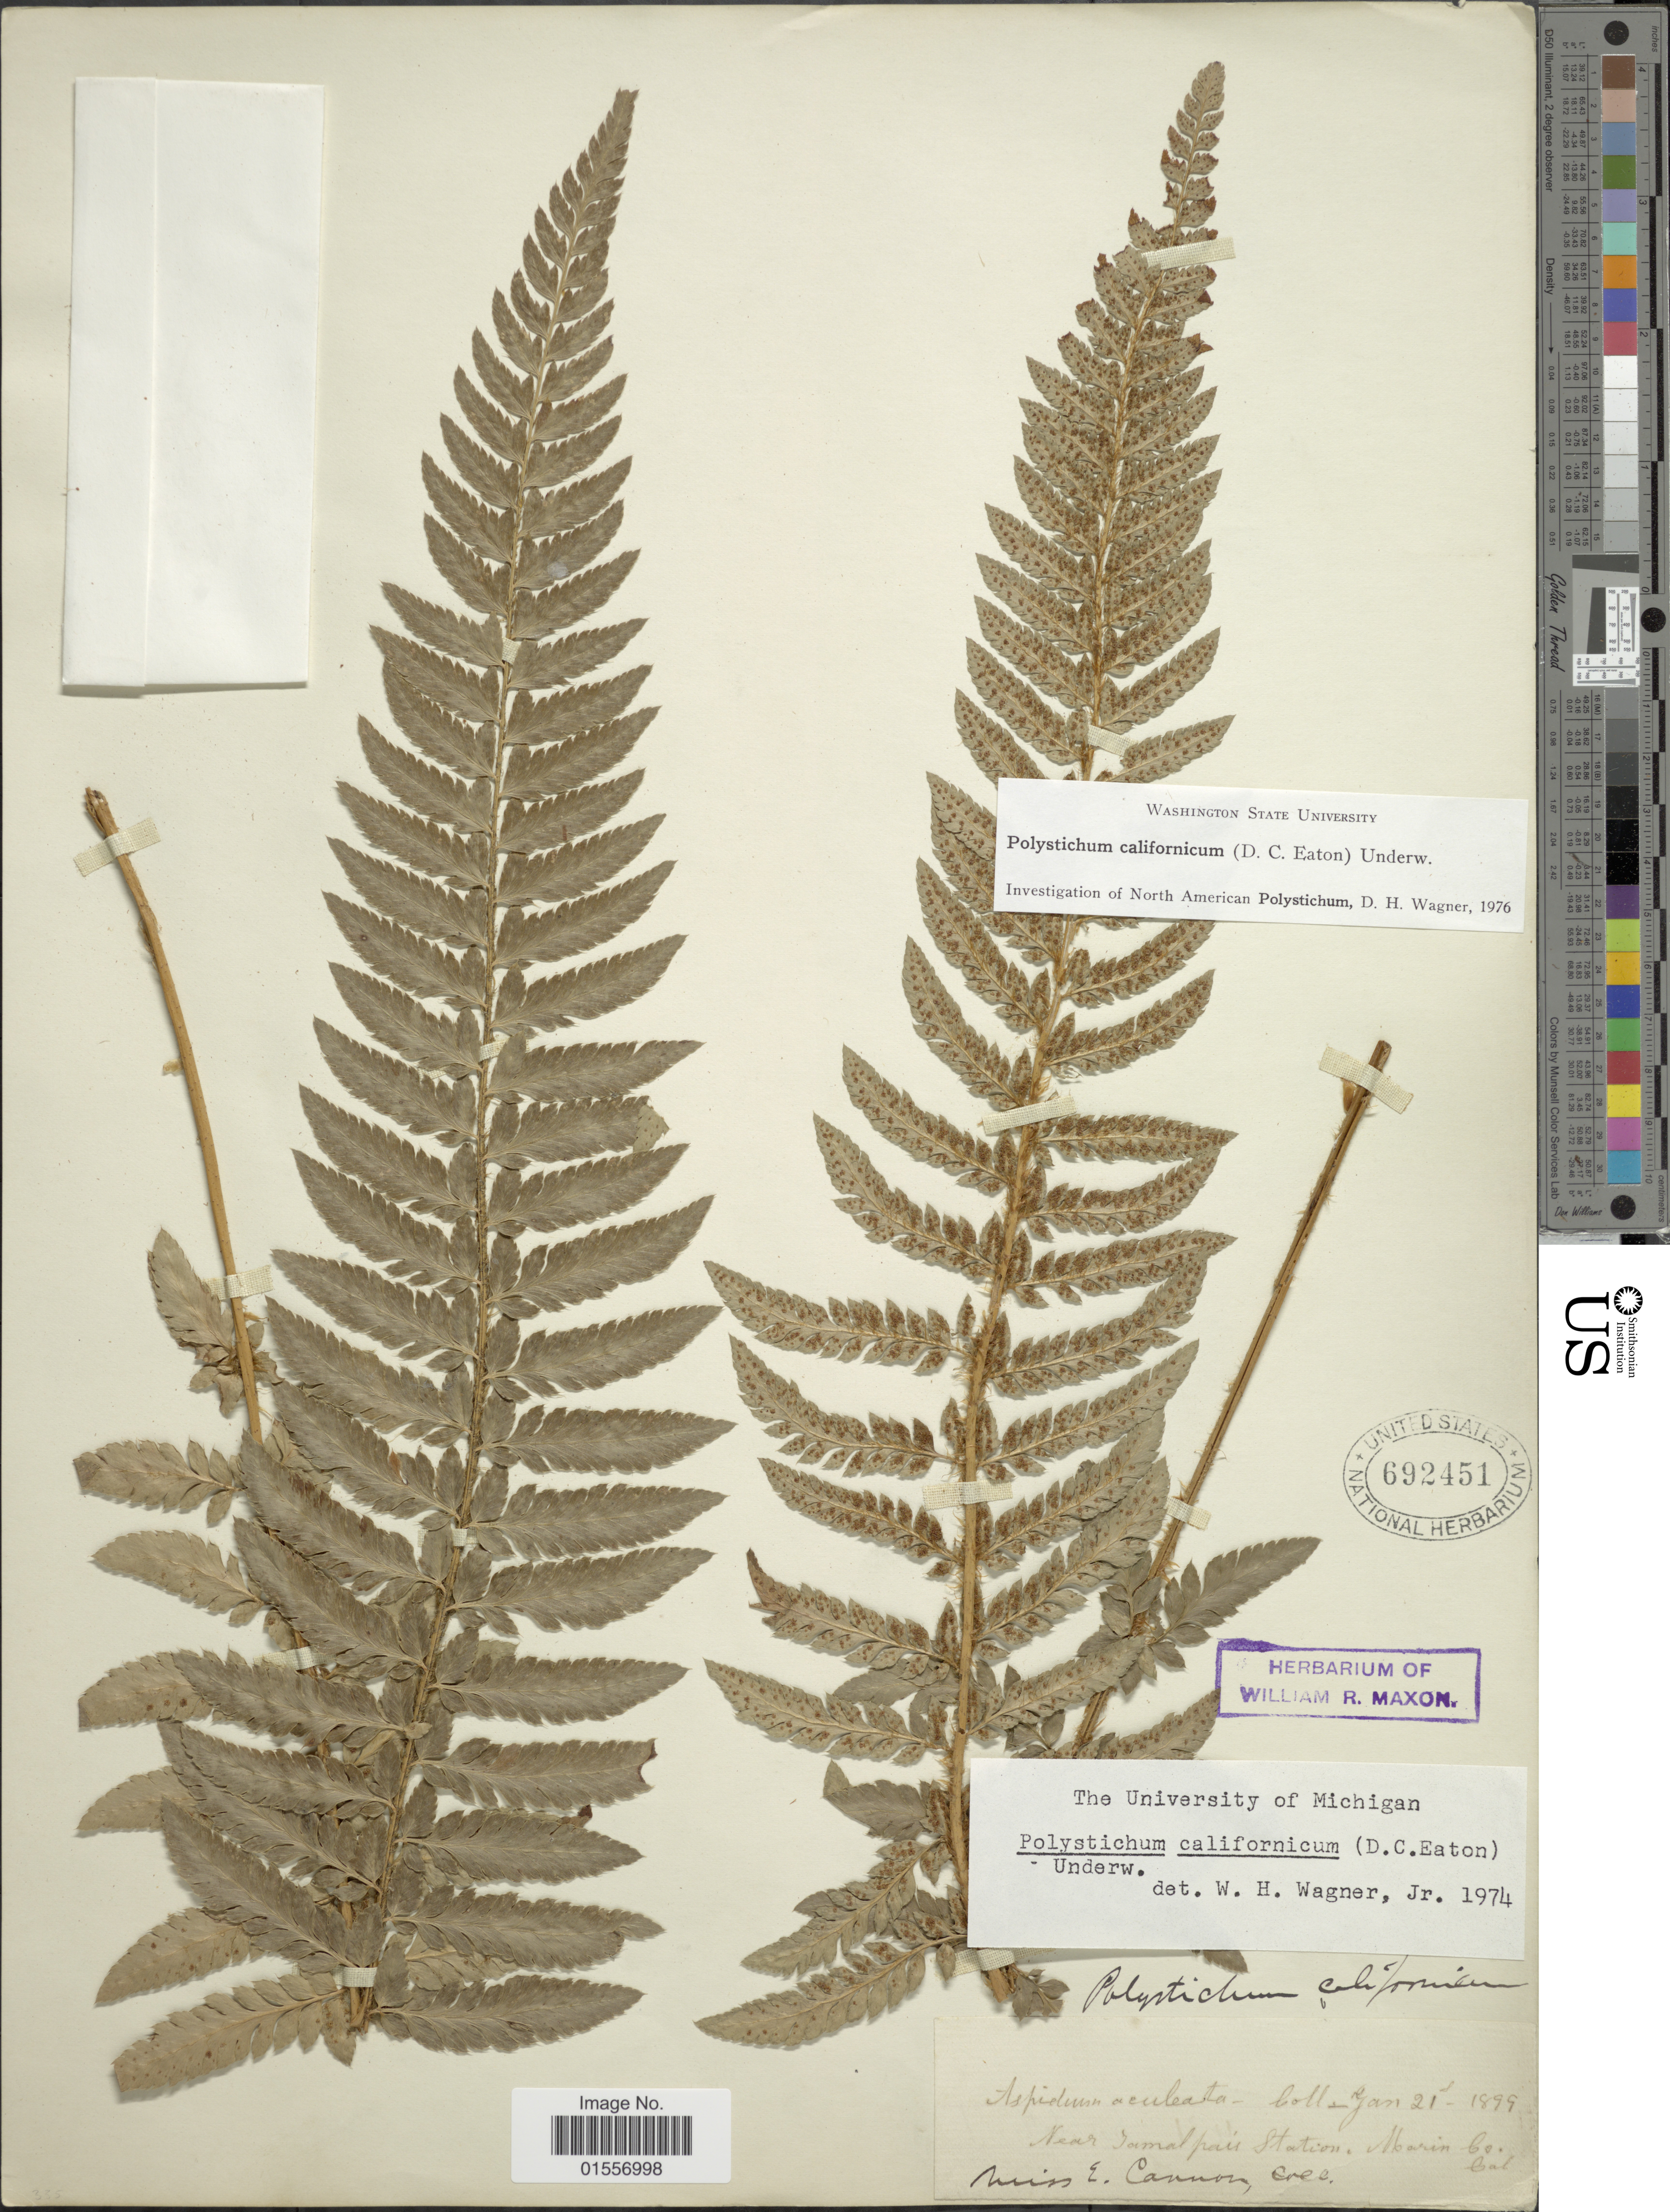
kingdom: Plantae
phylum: Tracheophyta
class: Polypodiopsida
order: Polypodiales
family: Dryopteridaceae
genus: Polystichum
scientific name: Polystichum californicum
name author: (D.C. Eaton) Diels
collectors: E. Cannon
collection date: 1899-01-21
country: United States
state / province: California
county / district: Marin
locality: Near Jamal pais Station, Marin Co.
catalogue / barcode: US 692451